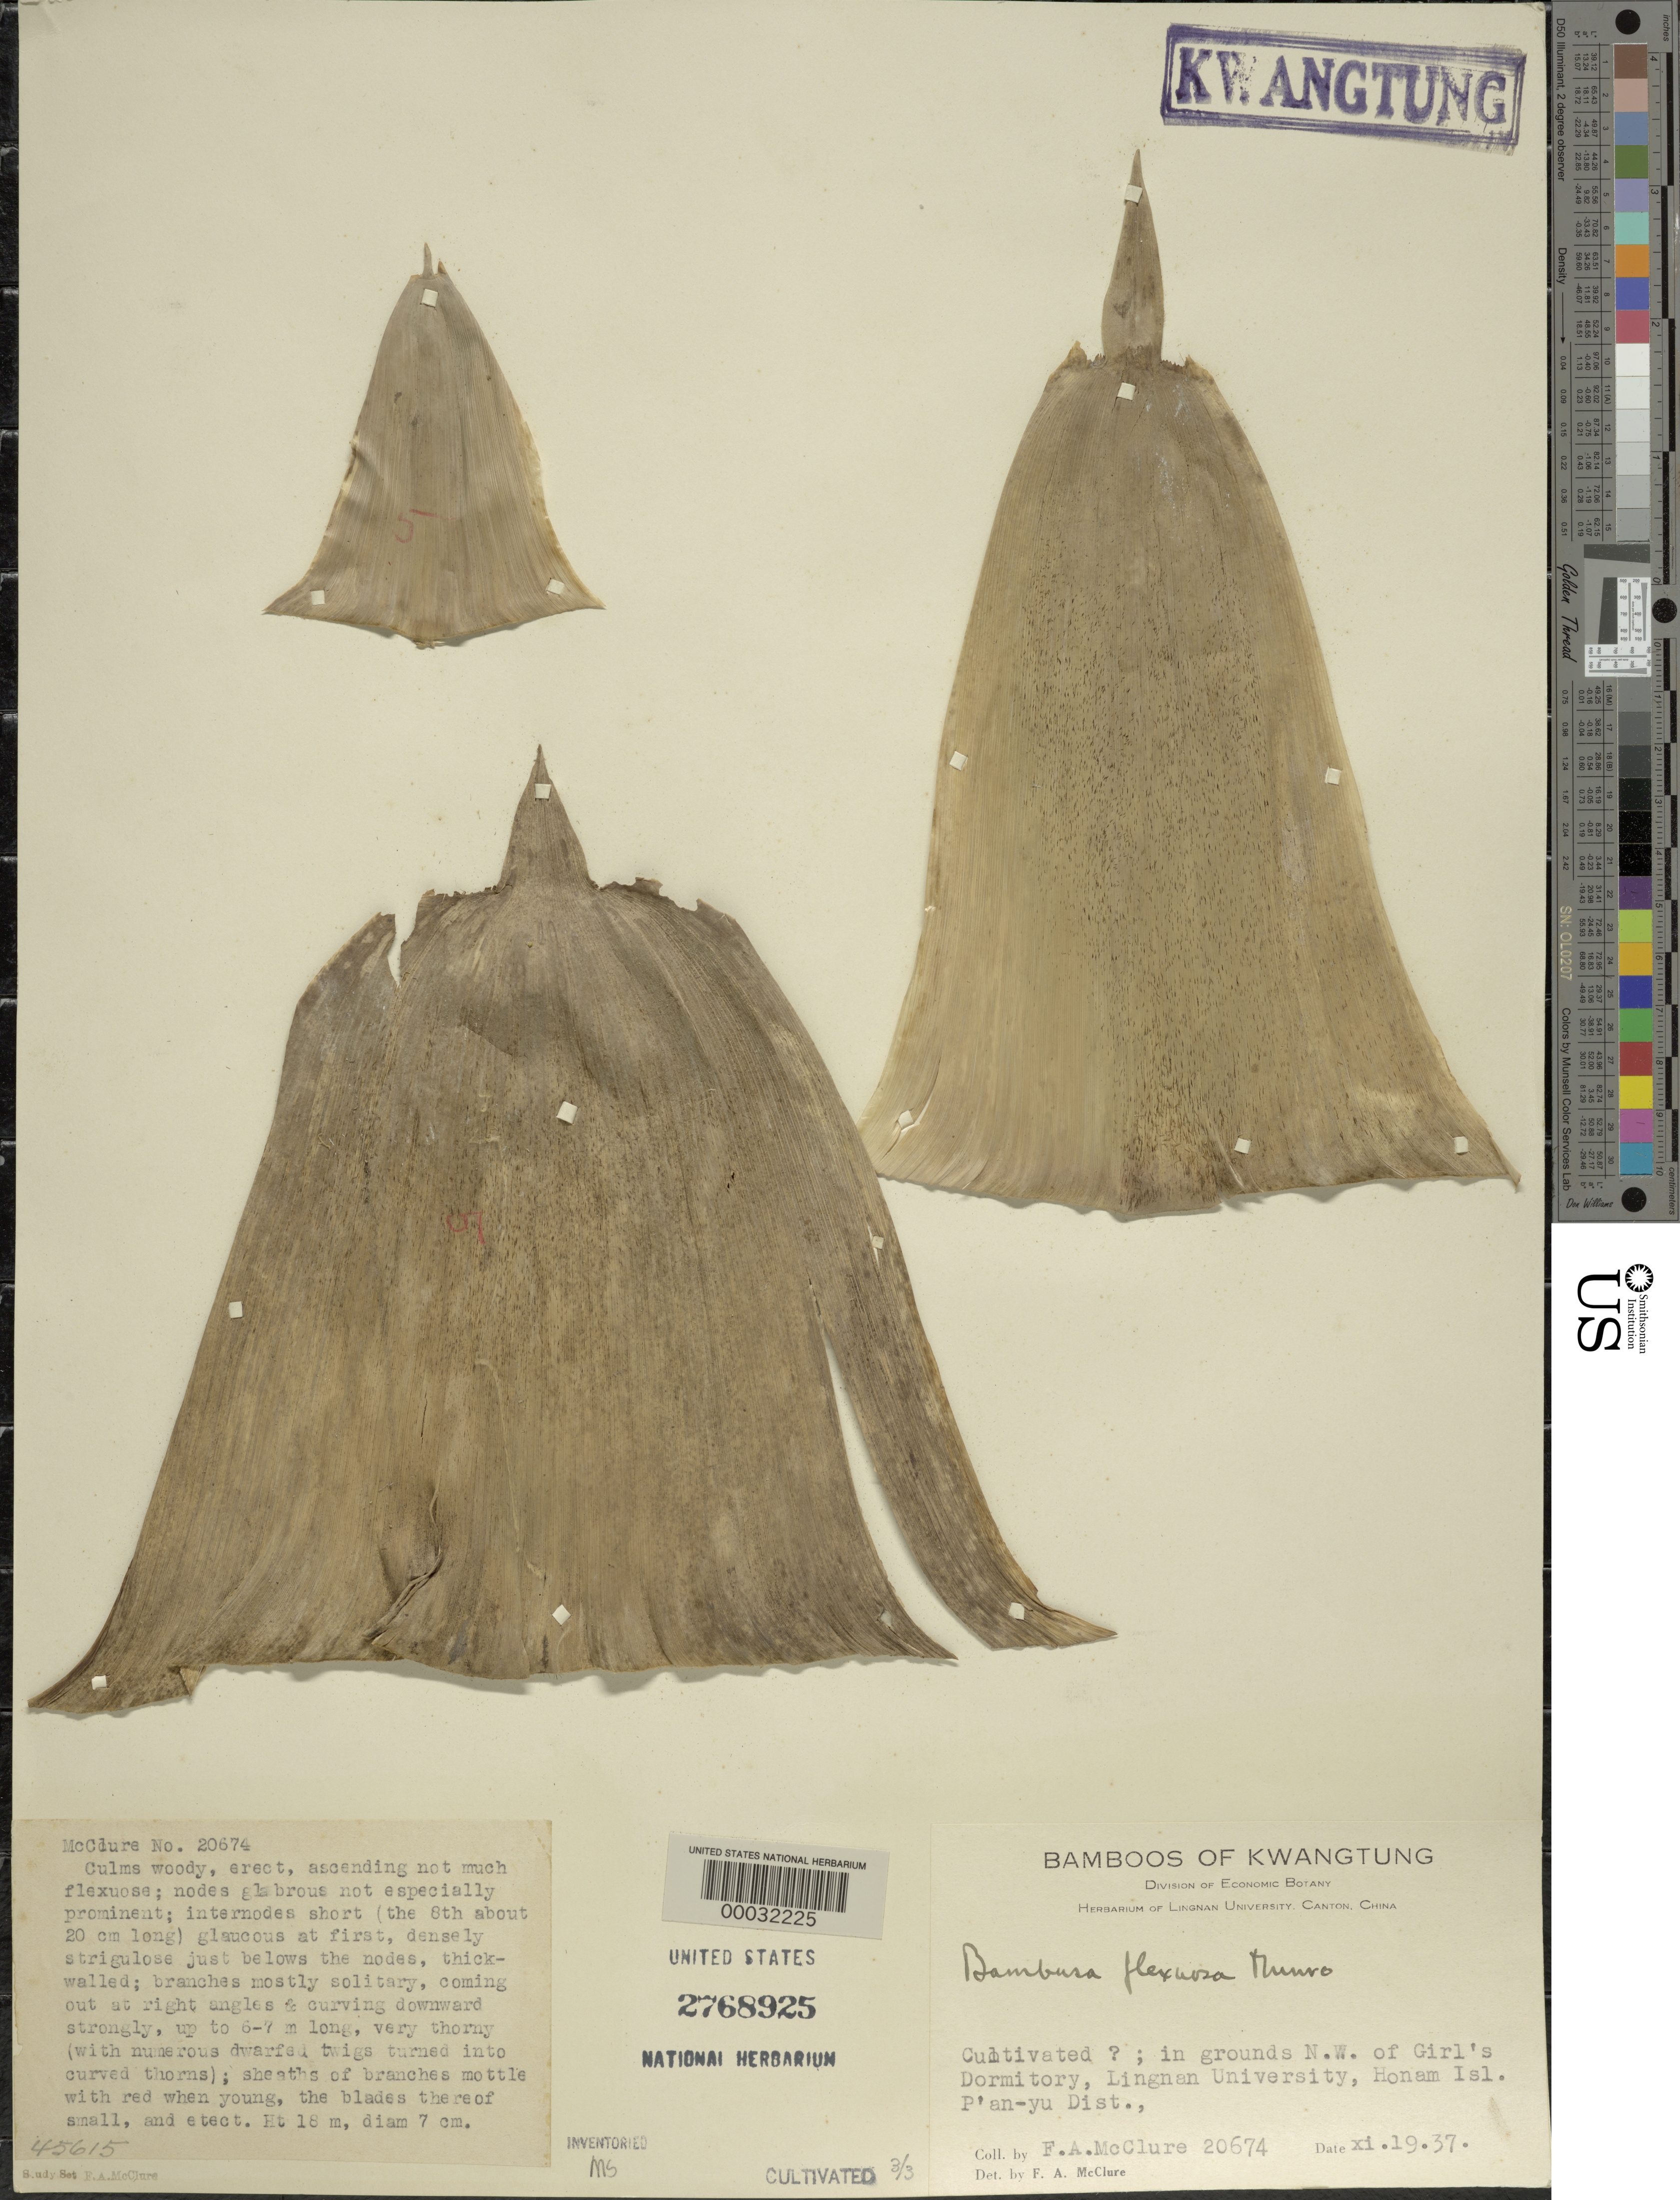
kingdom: Plantae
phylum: Tracheophyta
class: Liliopsida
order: Poales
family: Poaceae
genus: Bambusa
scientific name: Bambusa flexuosa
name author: Munro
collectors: F. A. McClure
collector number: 20674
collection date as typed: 19 Nov 1937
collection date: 1937-11-19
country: China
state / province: Guangdong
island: Honam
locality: Lingnan university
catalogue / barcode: US 2768925